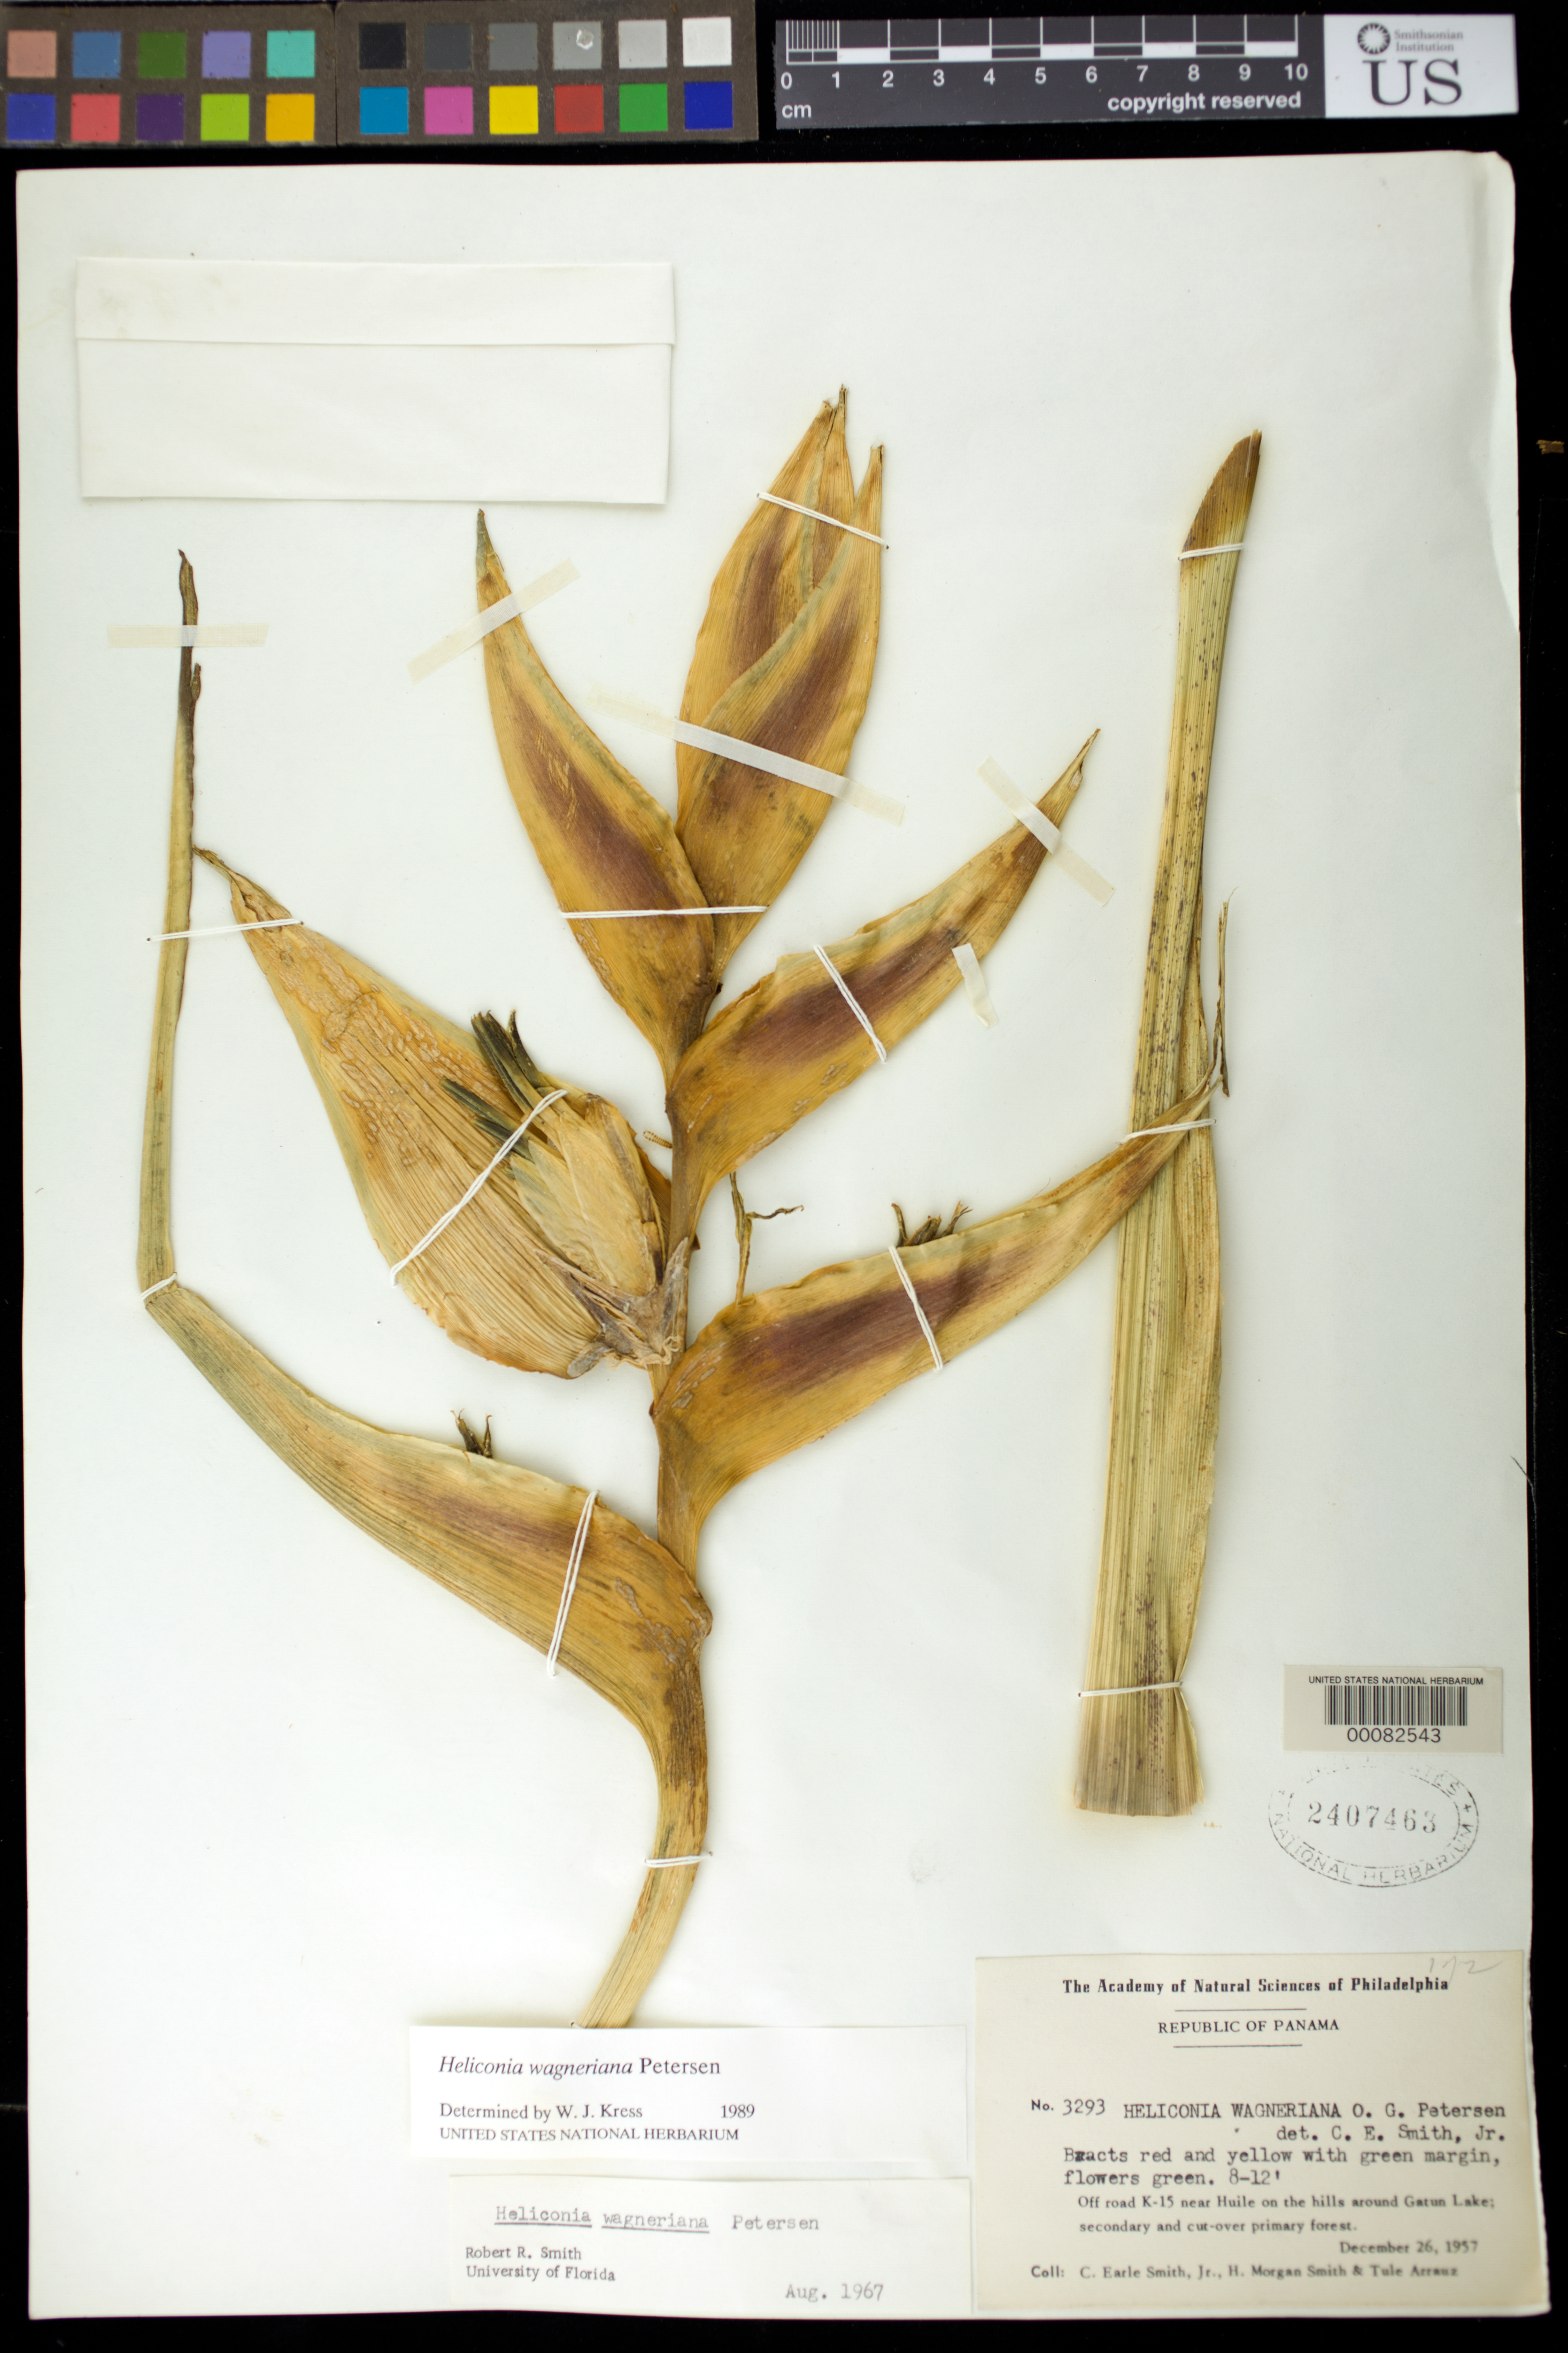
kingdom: Plantae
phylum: Tracheophyta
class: Liliopsida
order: Zingiberales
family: Heliconiaceae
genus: Heliconia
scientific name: Heliconia wagneriana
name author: Petersen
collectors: C. E. Smith Jr. & H. M. Smith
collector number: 3293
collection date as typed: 26 Dec 1957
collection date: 1957-12-26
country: Panama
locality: Off road k-15 near Huile on hills around Gatun Lake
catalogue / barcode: US 2407463